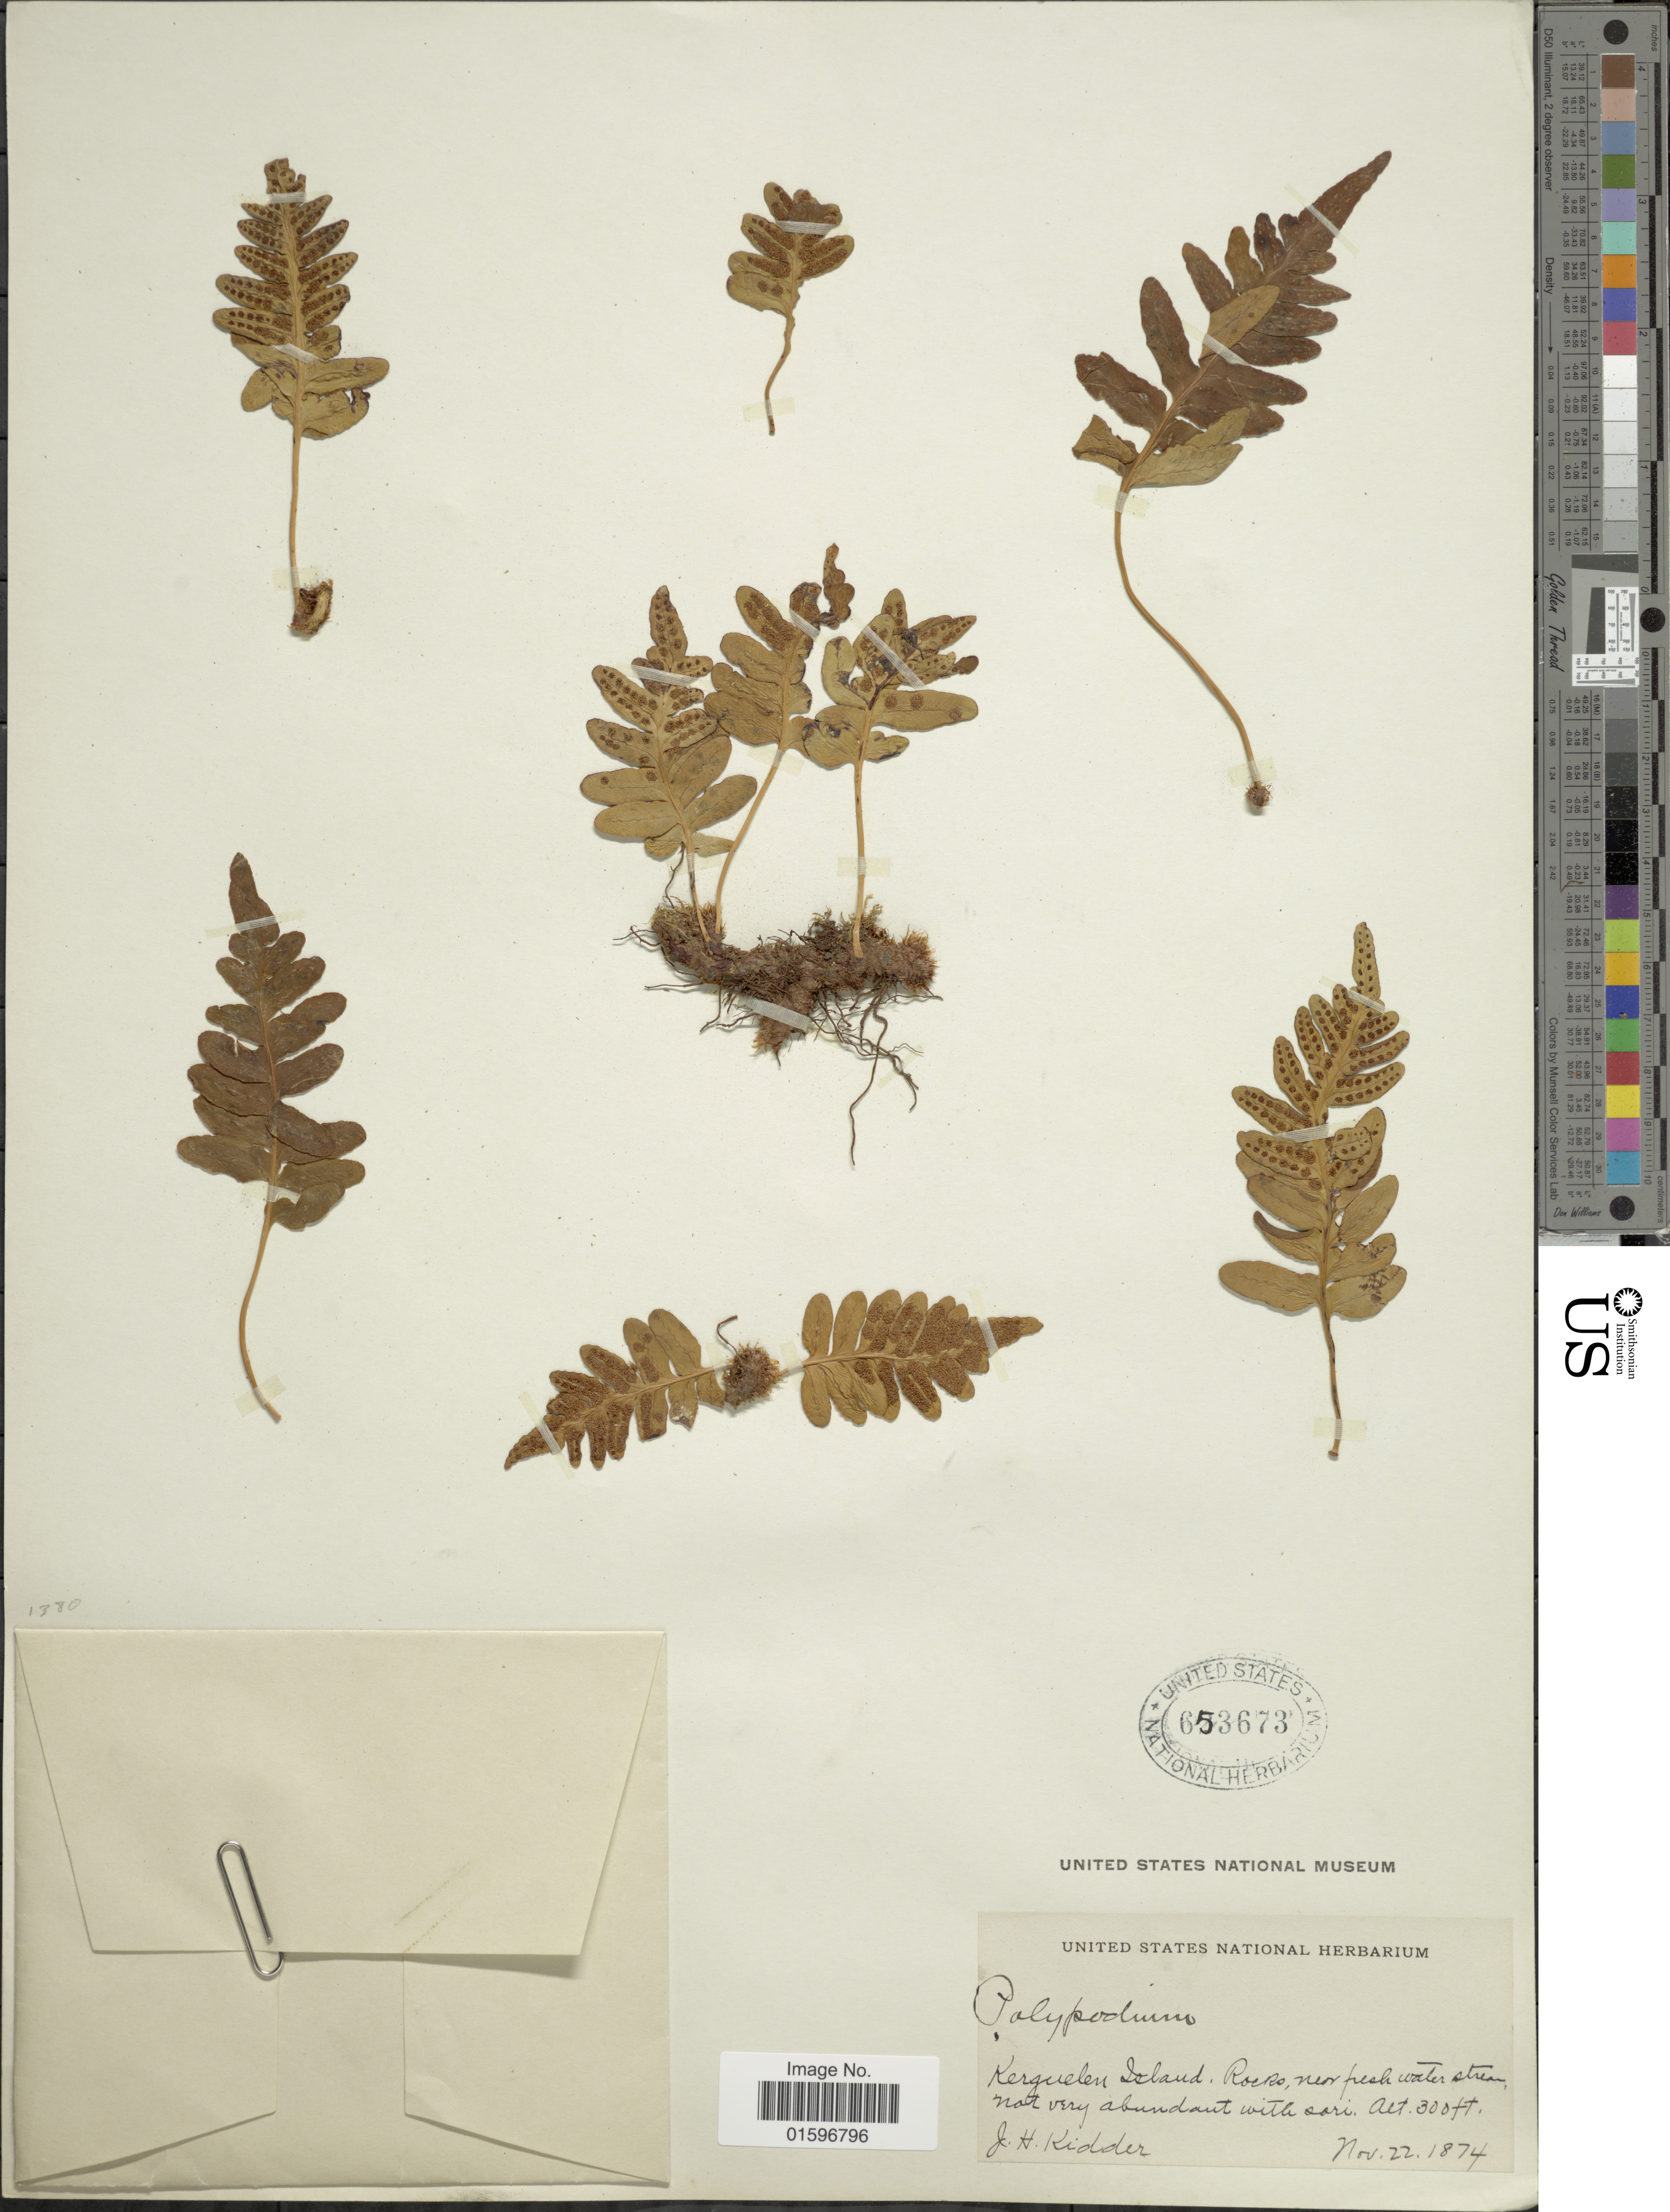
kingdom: Plantae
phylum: Tracheophyta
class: Polypodiopsida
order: Polypodiales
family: Polypodiaceae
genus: Polypodium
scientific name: Polypodium sp.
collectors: J. Kidder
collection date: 1874-11-22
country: French Southern Territories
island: Kerguelen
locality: Kerguelen Island, Rocro, near fresh water streak not bery abundant with sori [interpreted]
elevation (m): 91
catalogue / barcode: US 653673